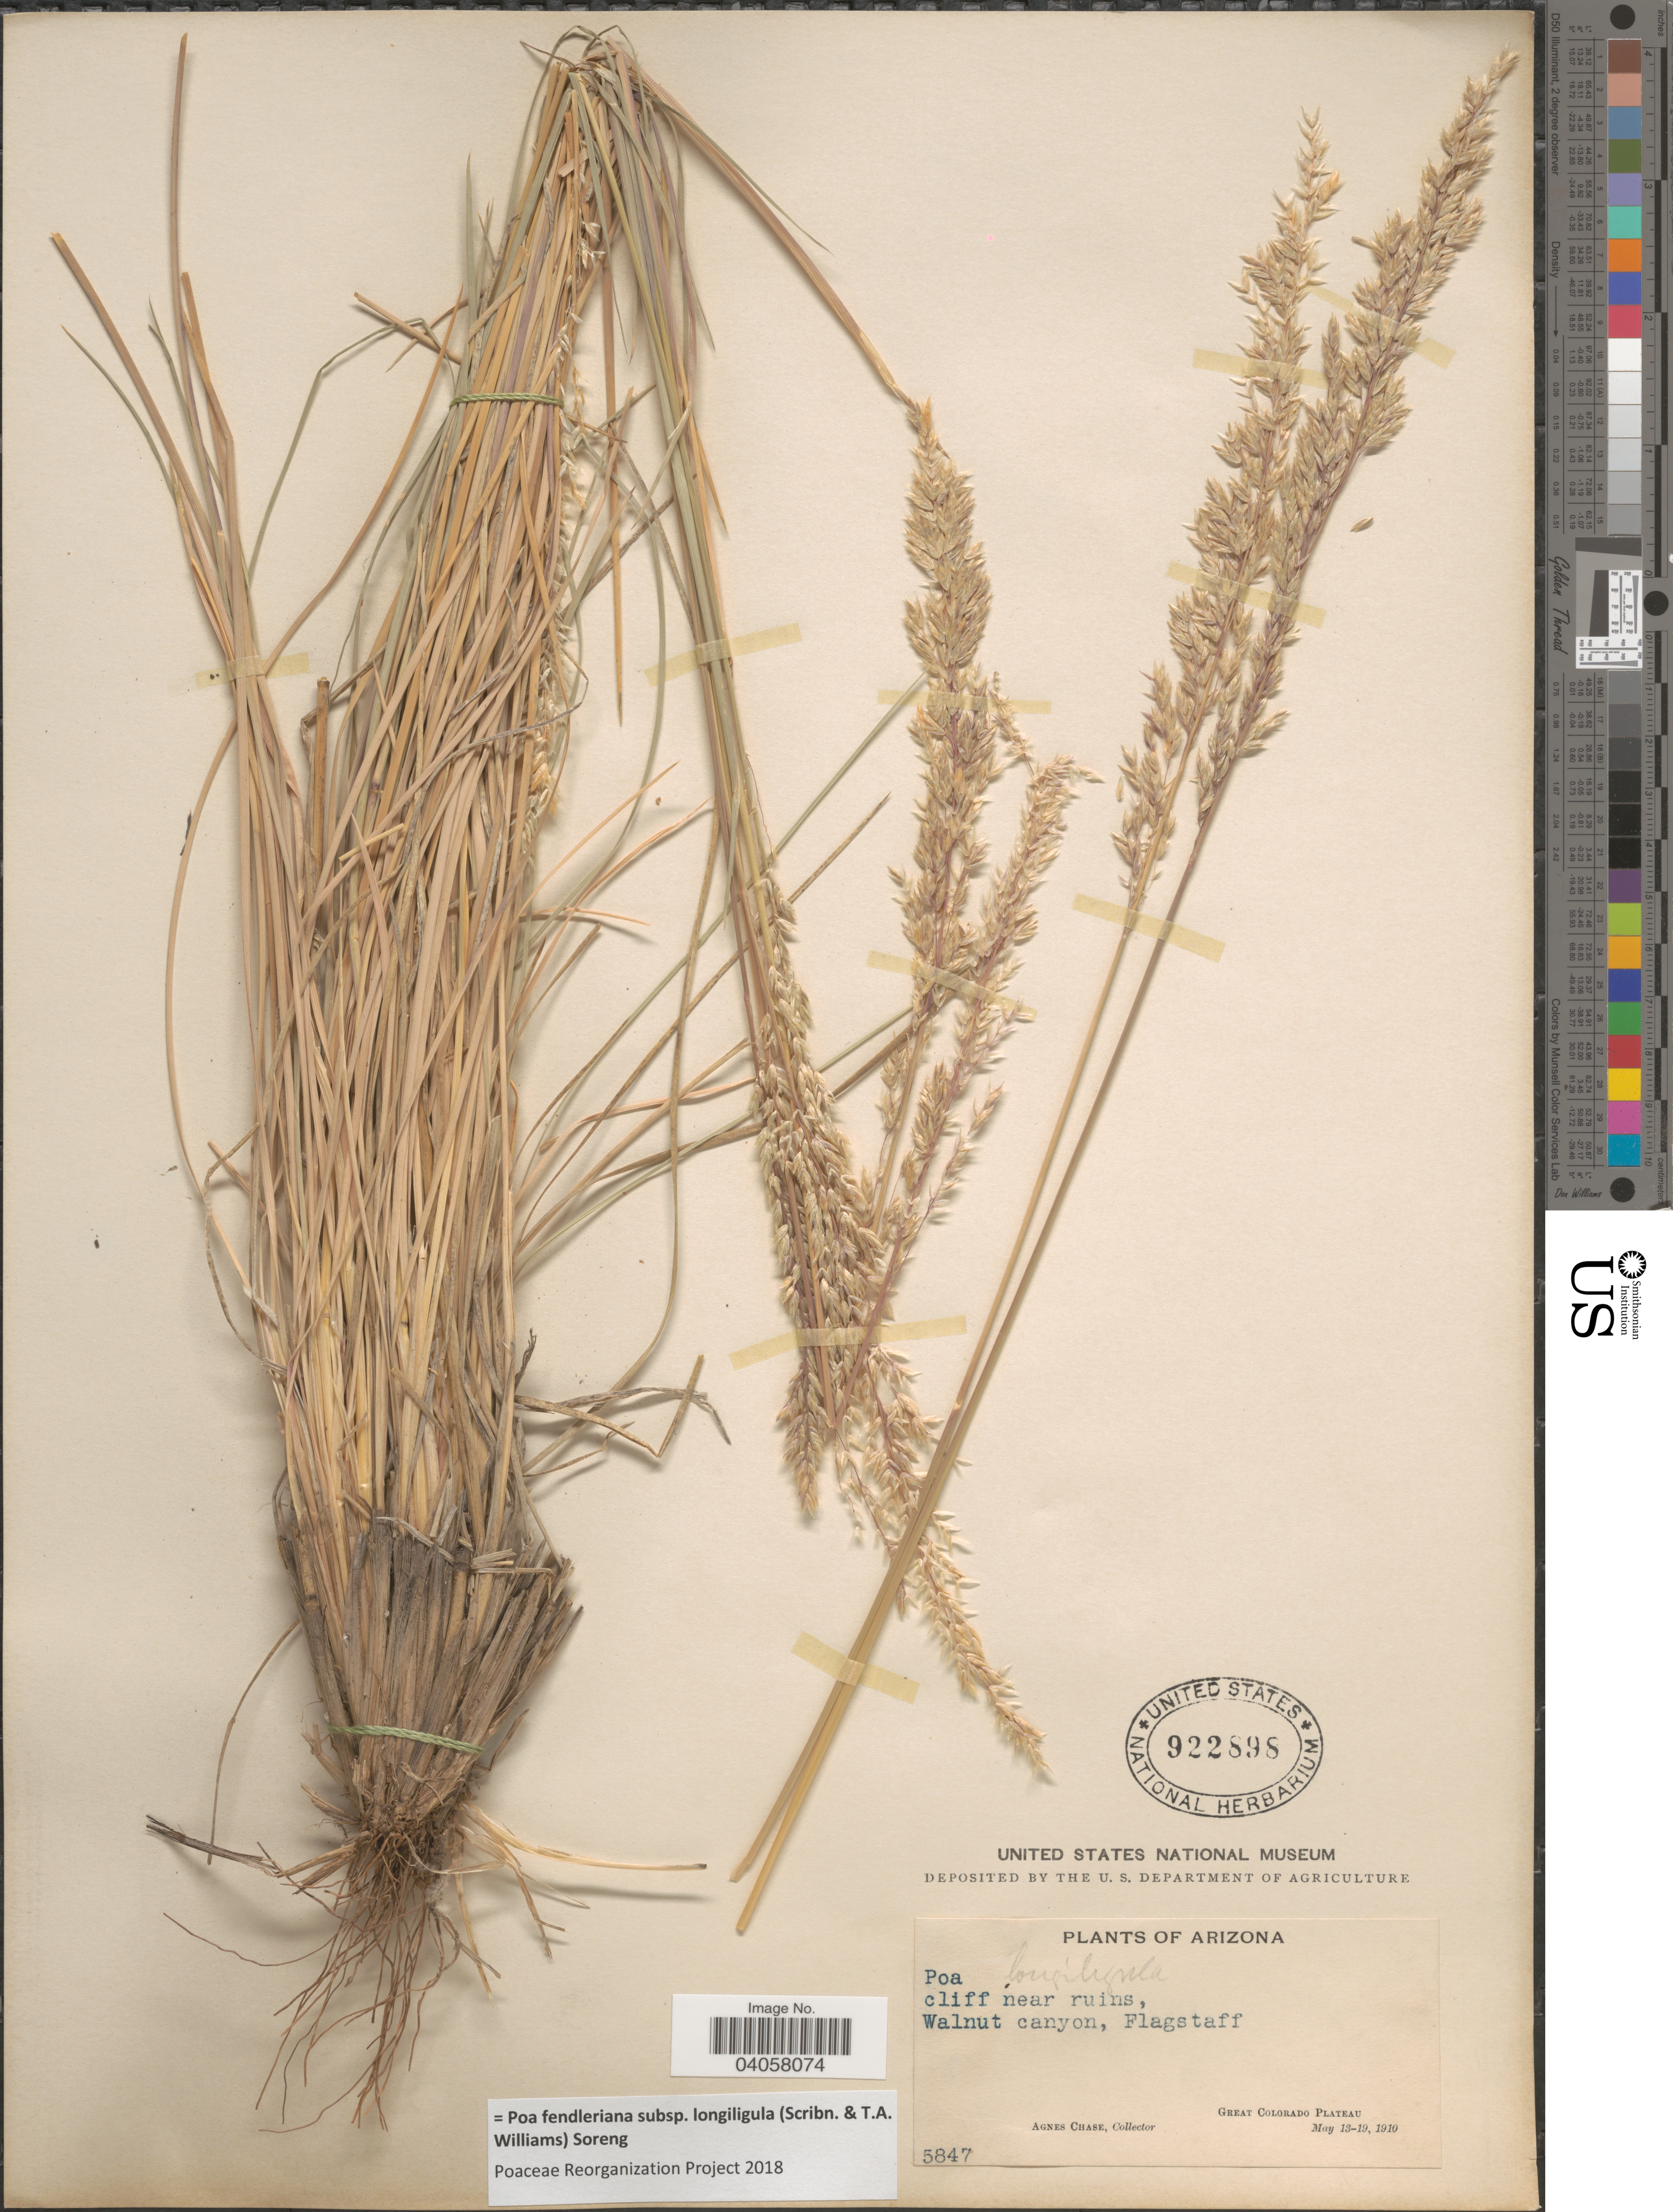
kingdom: Plantae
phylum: Tracheophyta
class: Liliopsida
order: Poales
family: Poaceae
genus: Poa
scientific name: Poa fendleriana subsp. longiligula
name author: (Scribn. & T.A. Williams) Soreng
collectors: A. Chase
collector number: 5847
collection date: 1910-05-13/1910-05-19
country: United States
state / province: Arizona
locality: Walnut canyon, Flagstaff. Great Colorado Plateau.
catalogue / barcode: US 922898